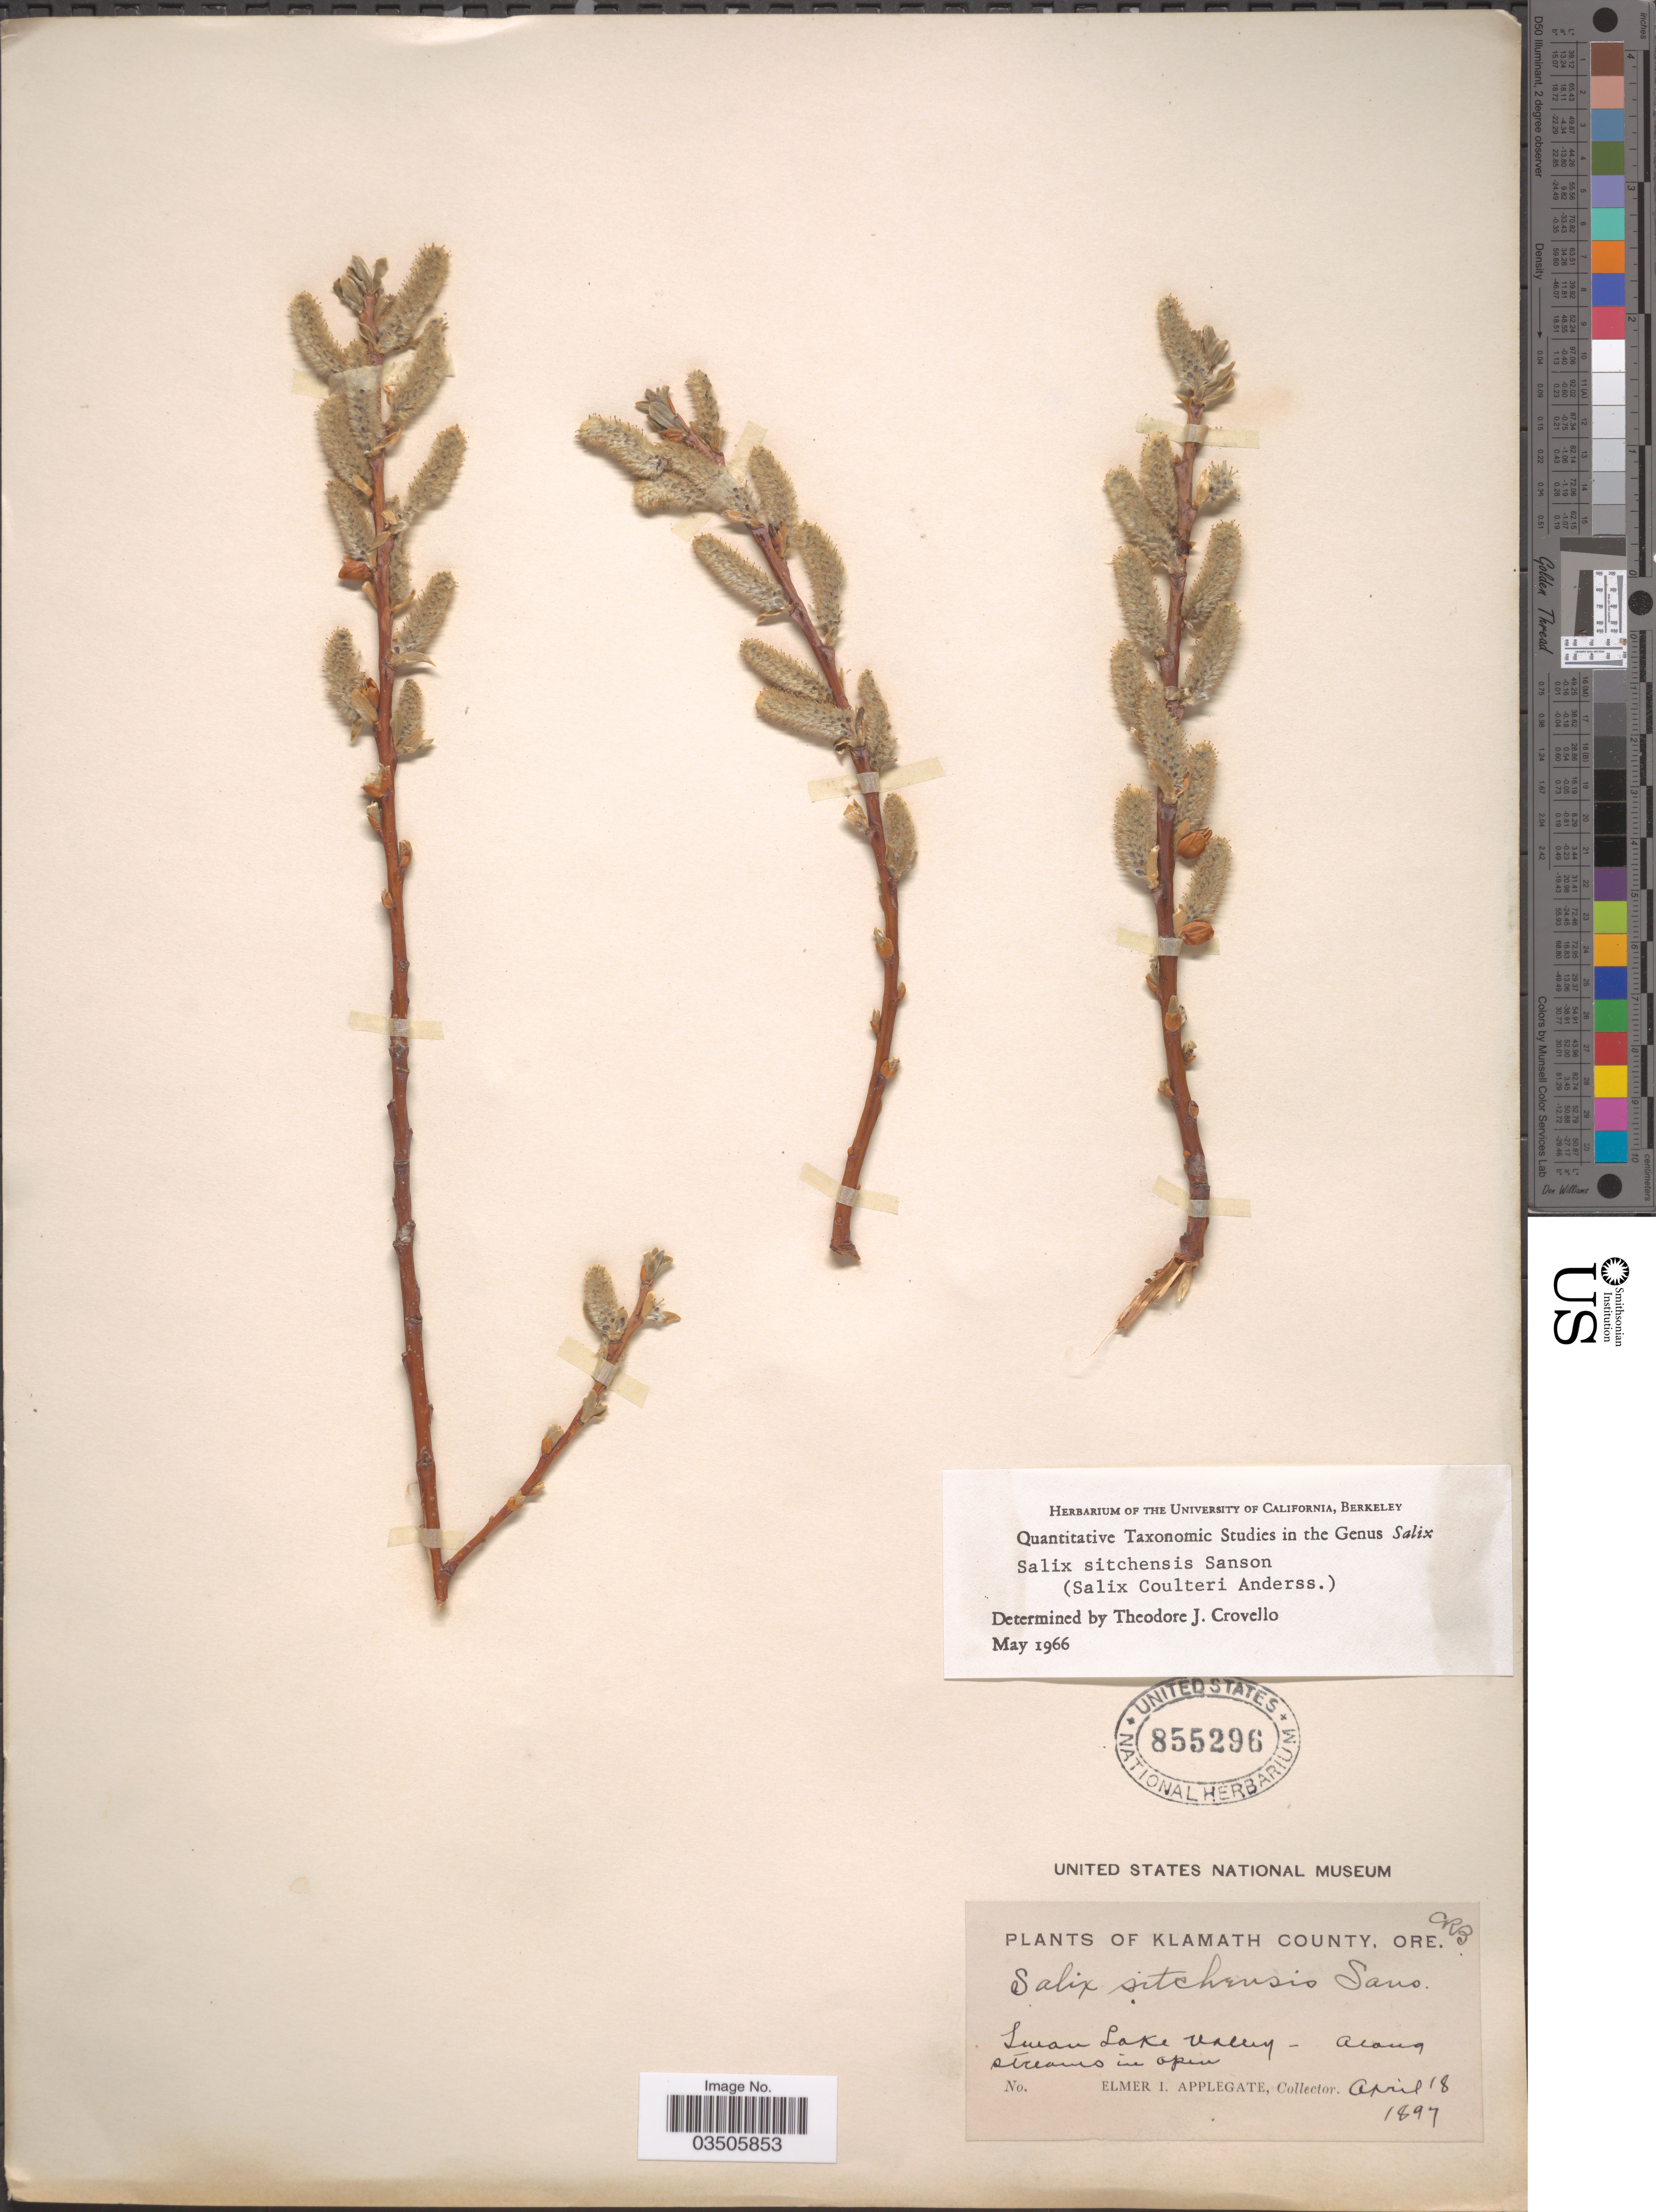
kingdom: Plantae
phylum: Tracheophyta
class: Magnoliopsida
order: Malpighiales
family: Salicaceae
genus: Salix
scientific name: Salix sitchensis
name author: Sanson ex Bong.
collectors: E. I. Applegate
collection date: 1897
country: United States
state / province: Oregon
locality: Klamath County. Swan Lake Valley. Along streams in open.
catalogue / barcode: US 855296